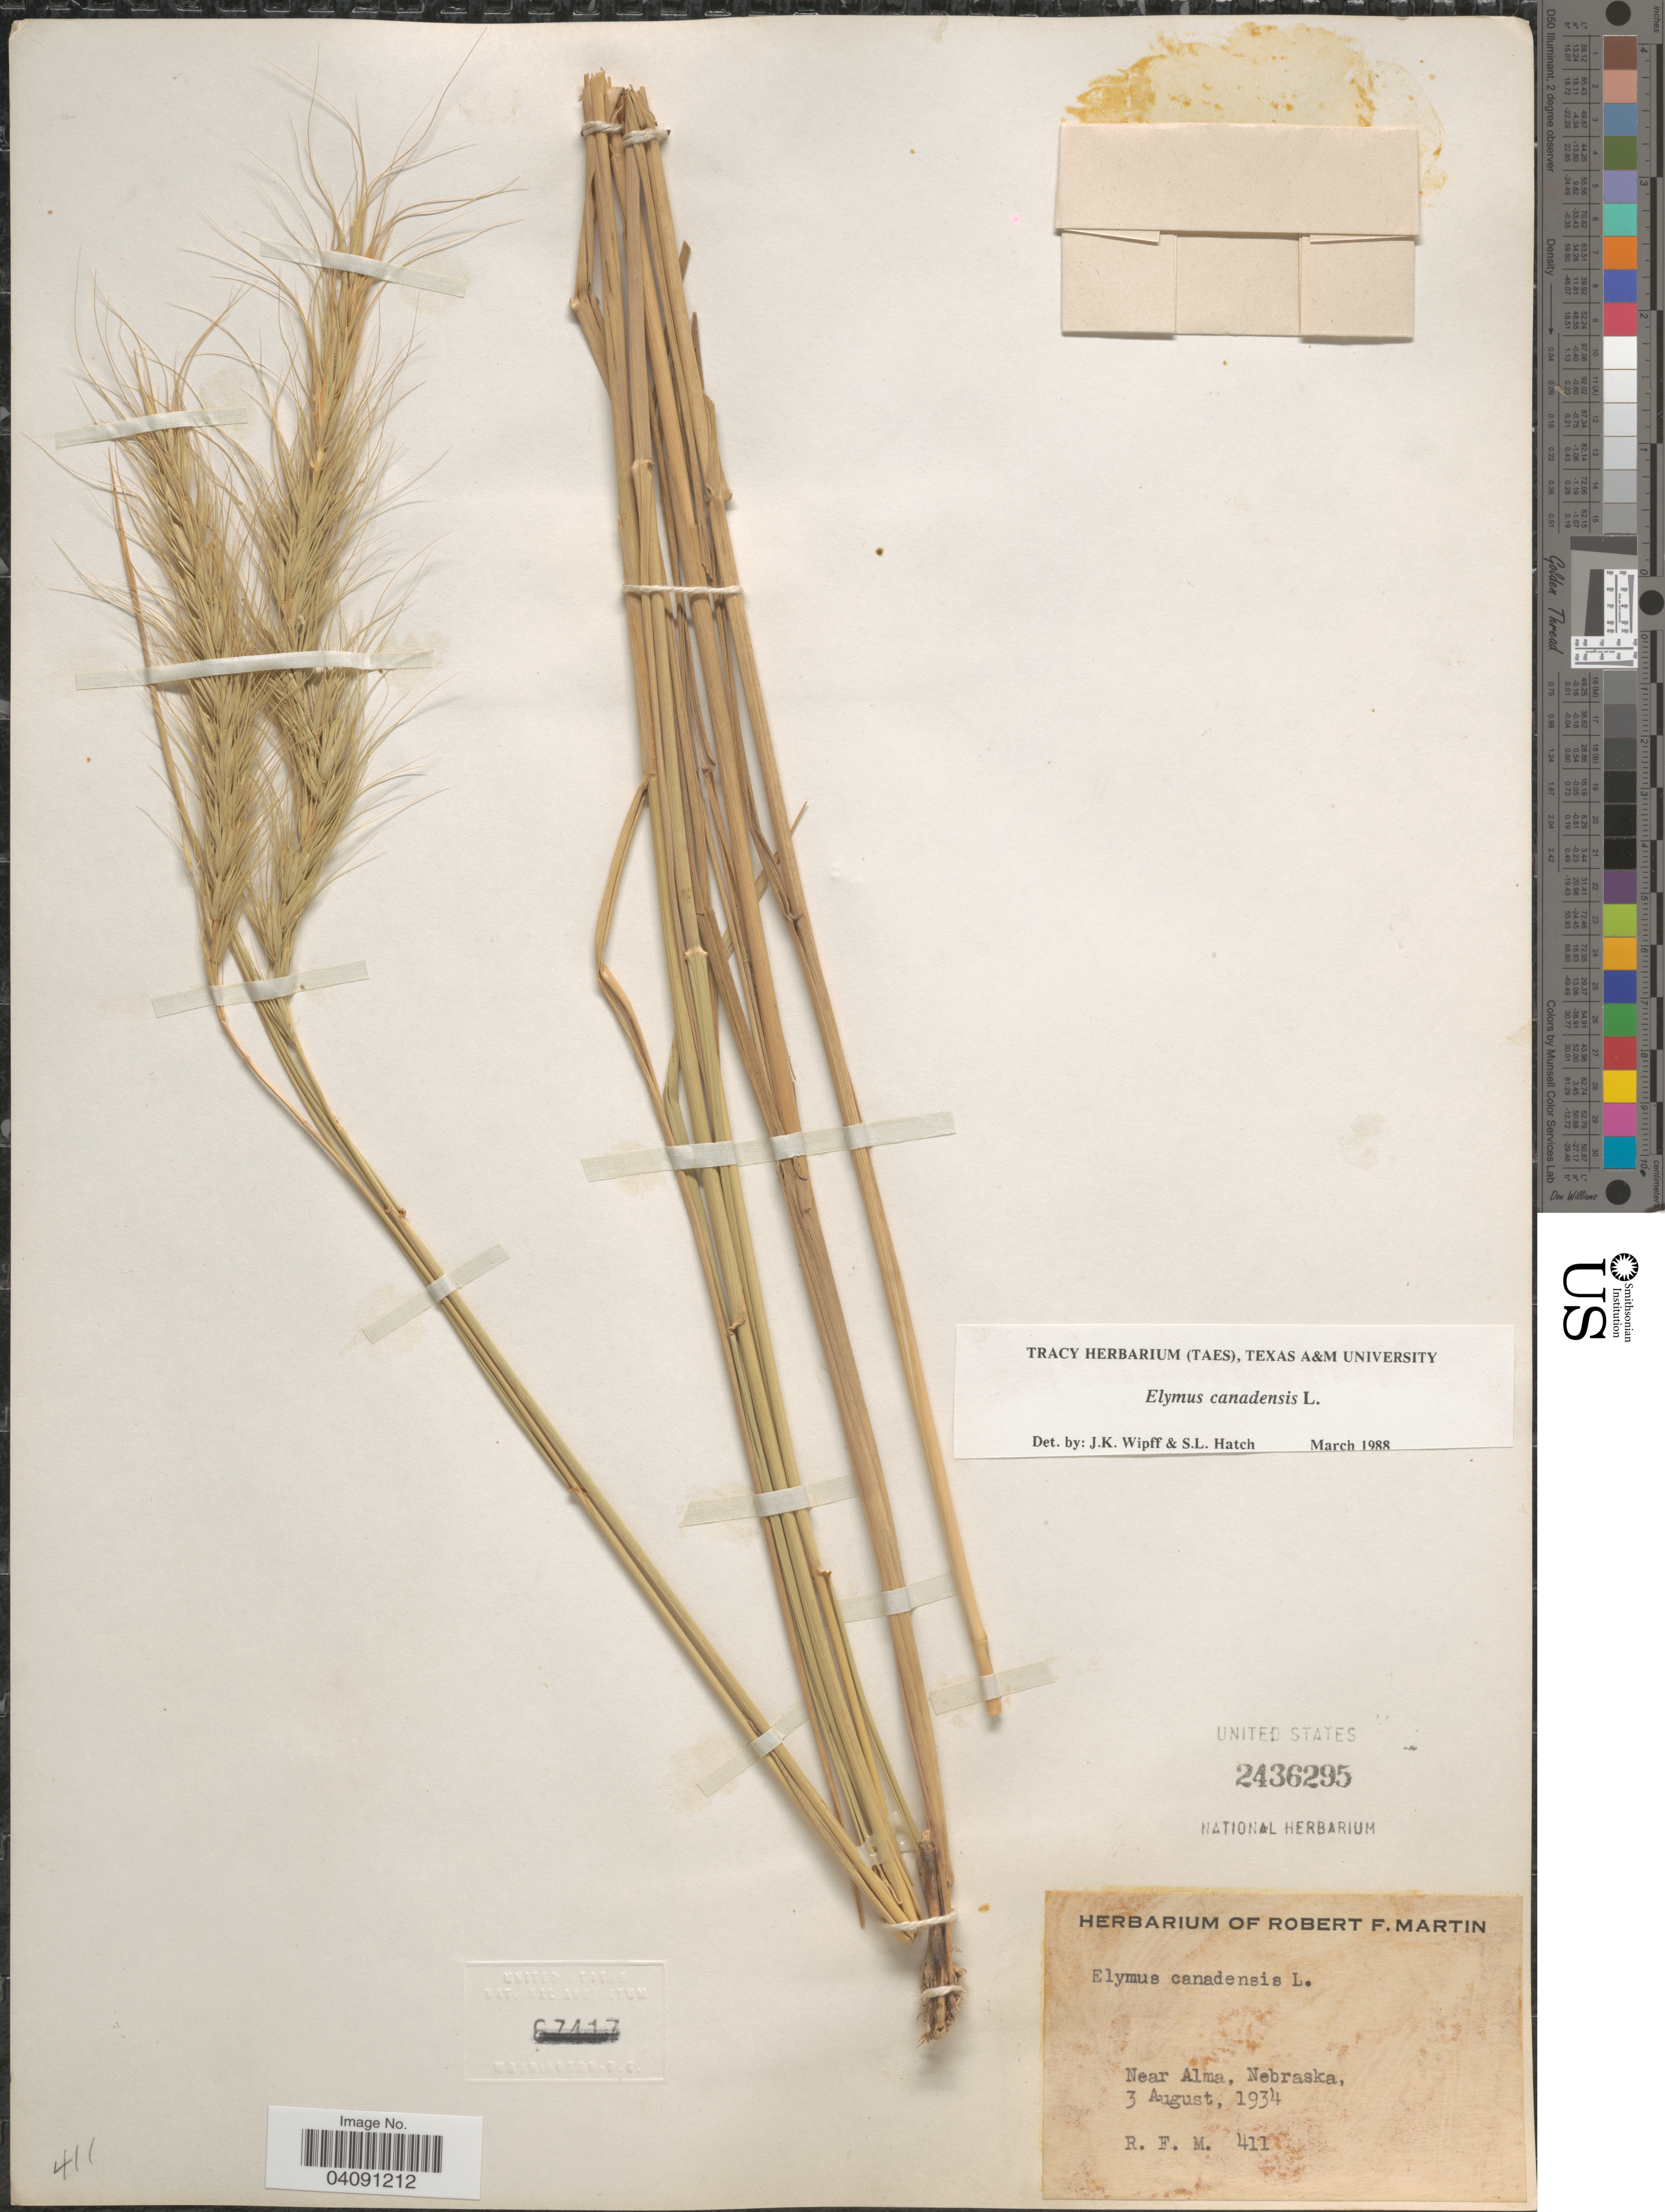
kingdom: Plantae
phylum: Tracheophyta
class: Liliopsida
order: Poales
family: Poaceae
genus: Elymus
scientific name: Elymus canadensis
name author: L.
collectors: R. F. Martin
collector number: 411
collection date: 1934-08-03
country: United States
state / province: Nebraska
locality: Near Alma.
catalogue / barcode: US 2436295